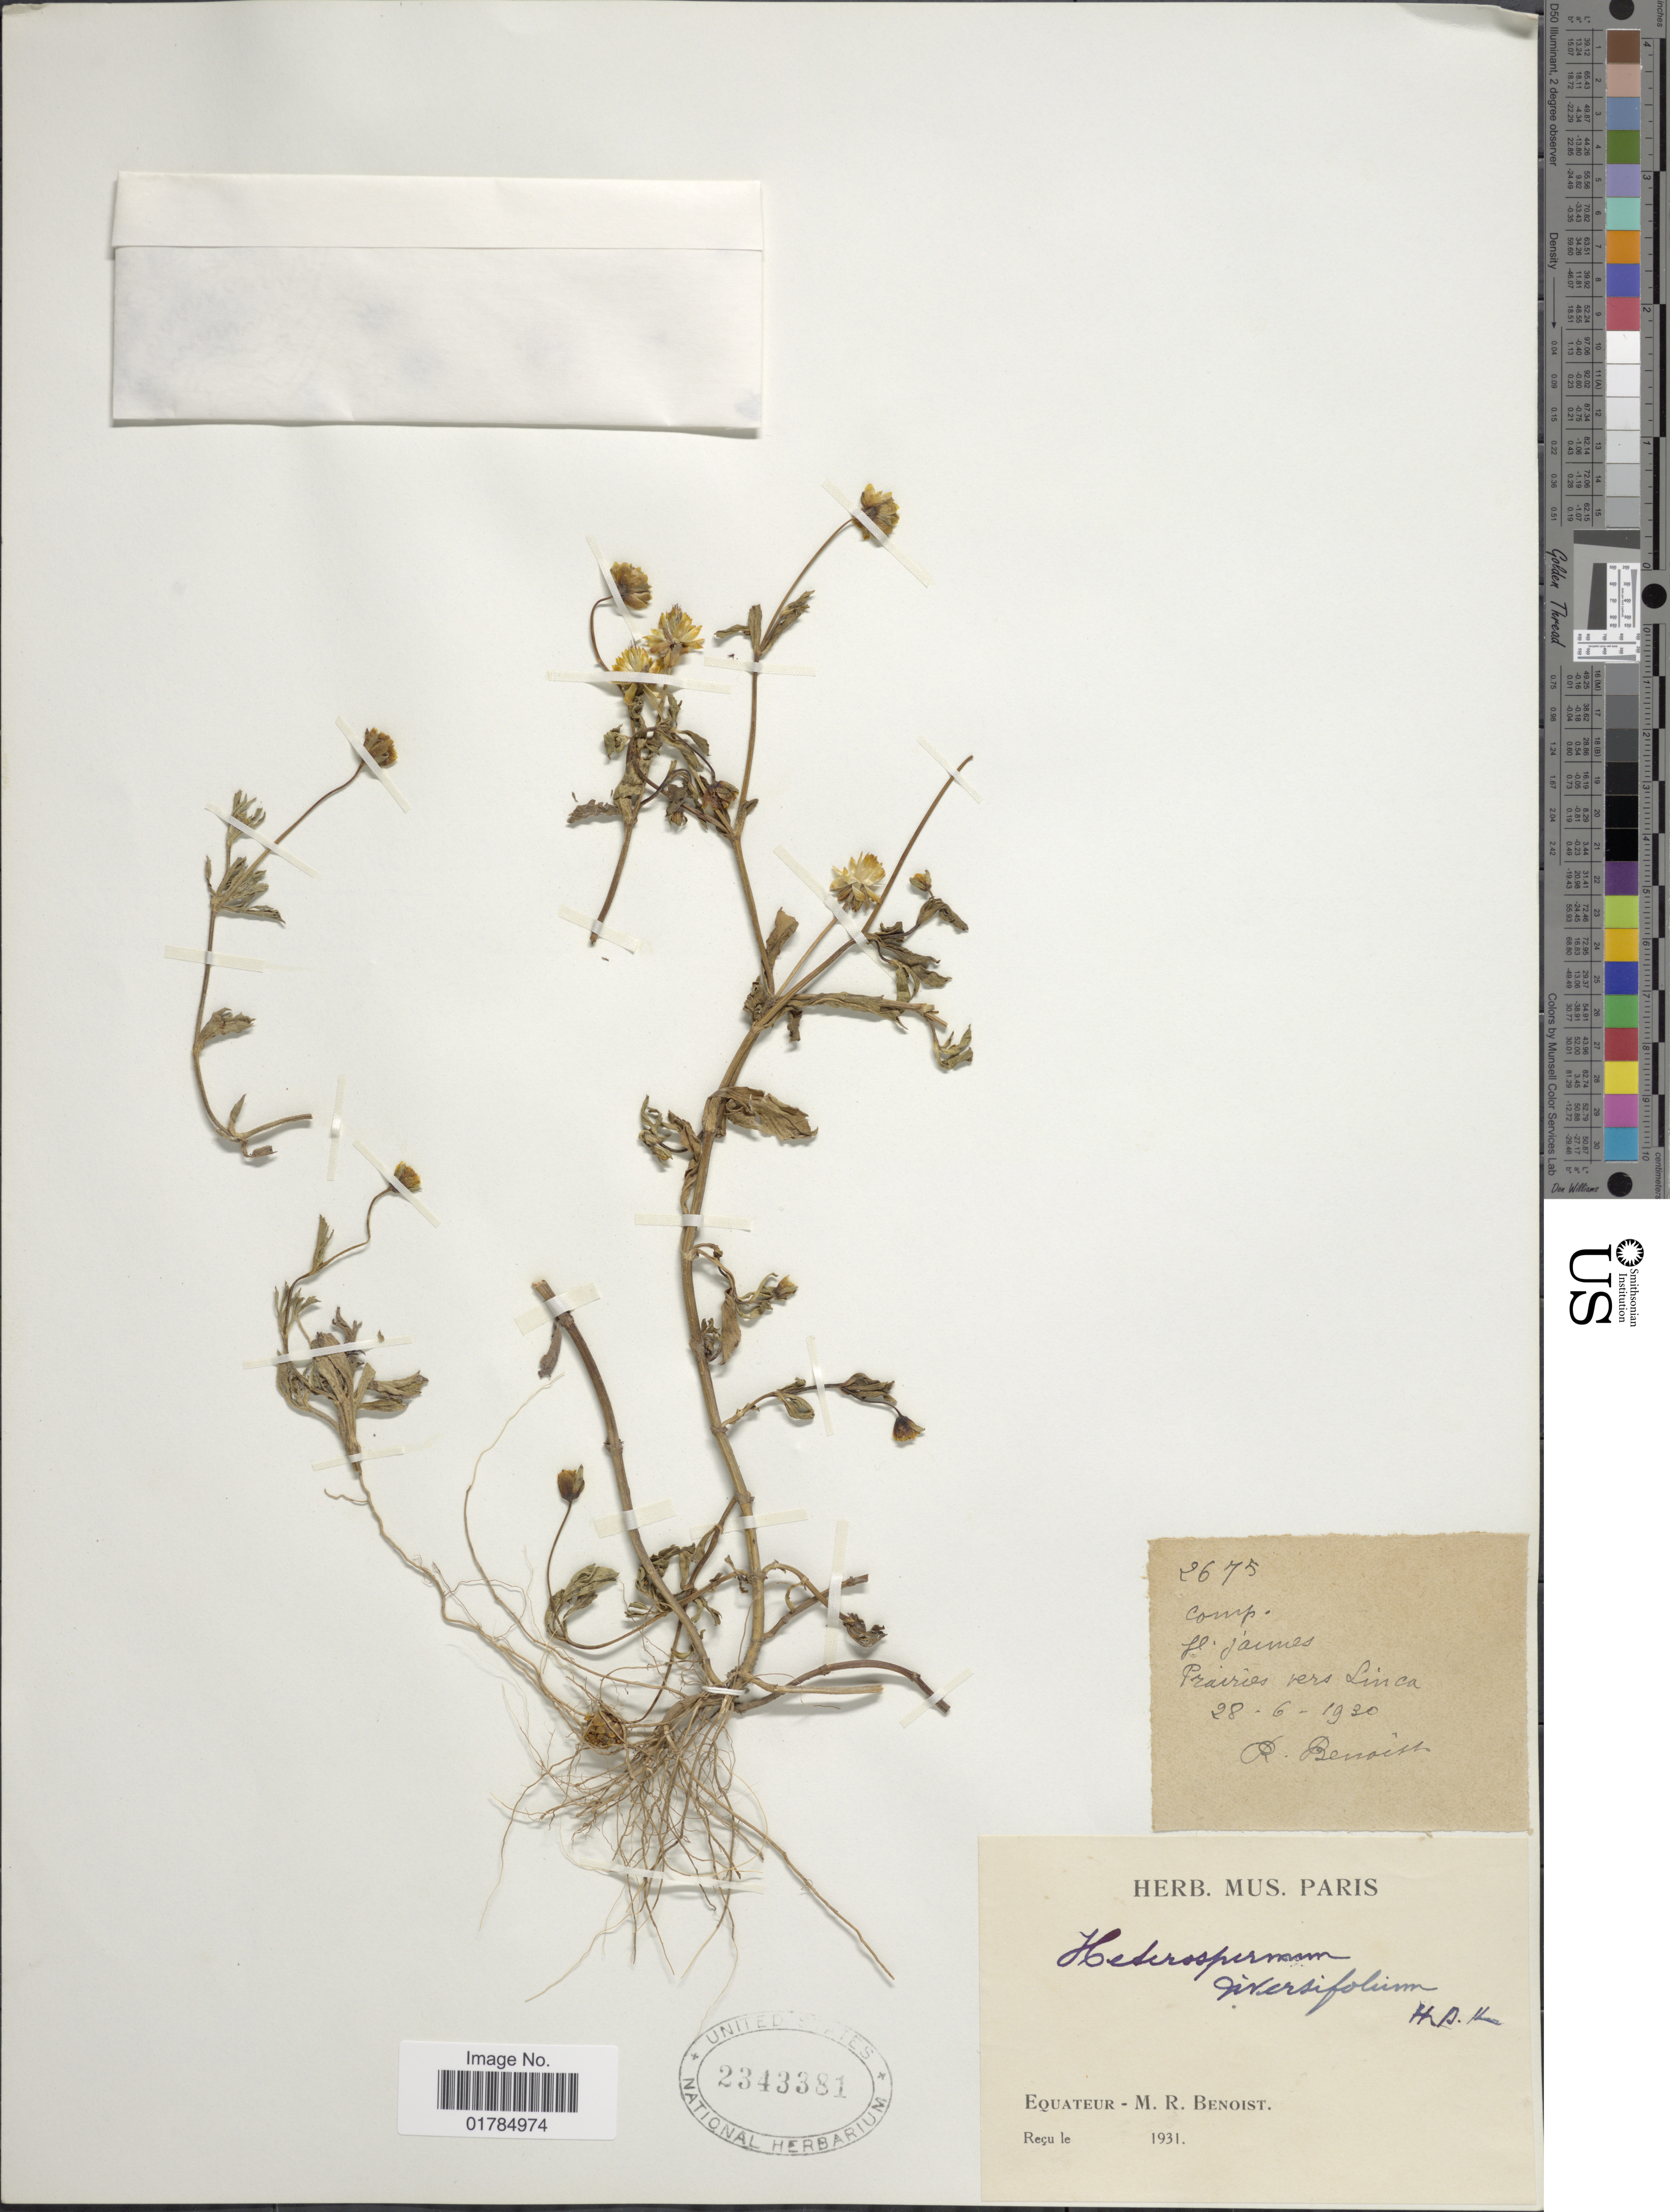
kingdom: Plantae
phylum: Tracheophyta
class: Magnoliopsida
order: Asterales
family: Asteraceae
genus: Heterosperma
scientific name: Heterosperma diversifolium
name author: Kunth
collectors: R. Benoist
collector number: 2675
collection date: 1930-06-28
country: Ecuador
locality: Prairies vers Linca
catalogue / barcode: US 2343381